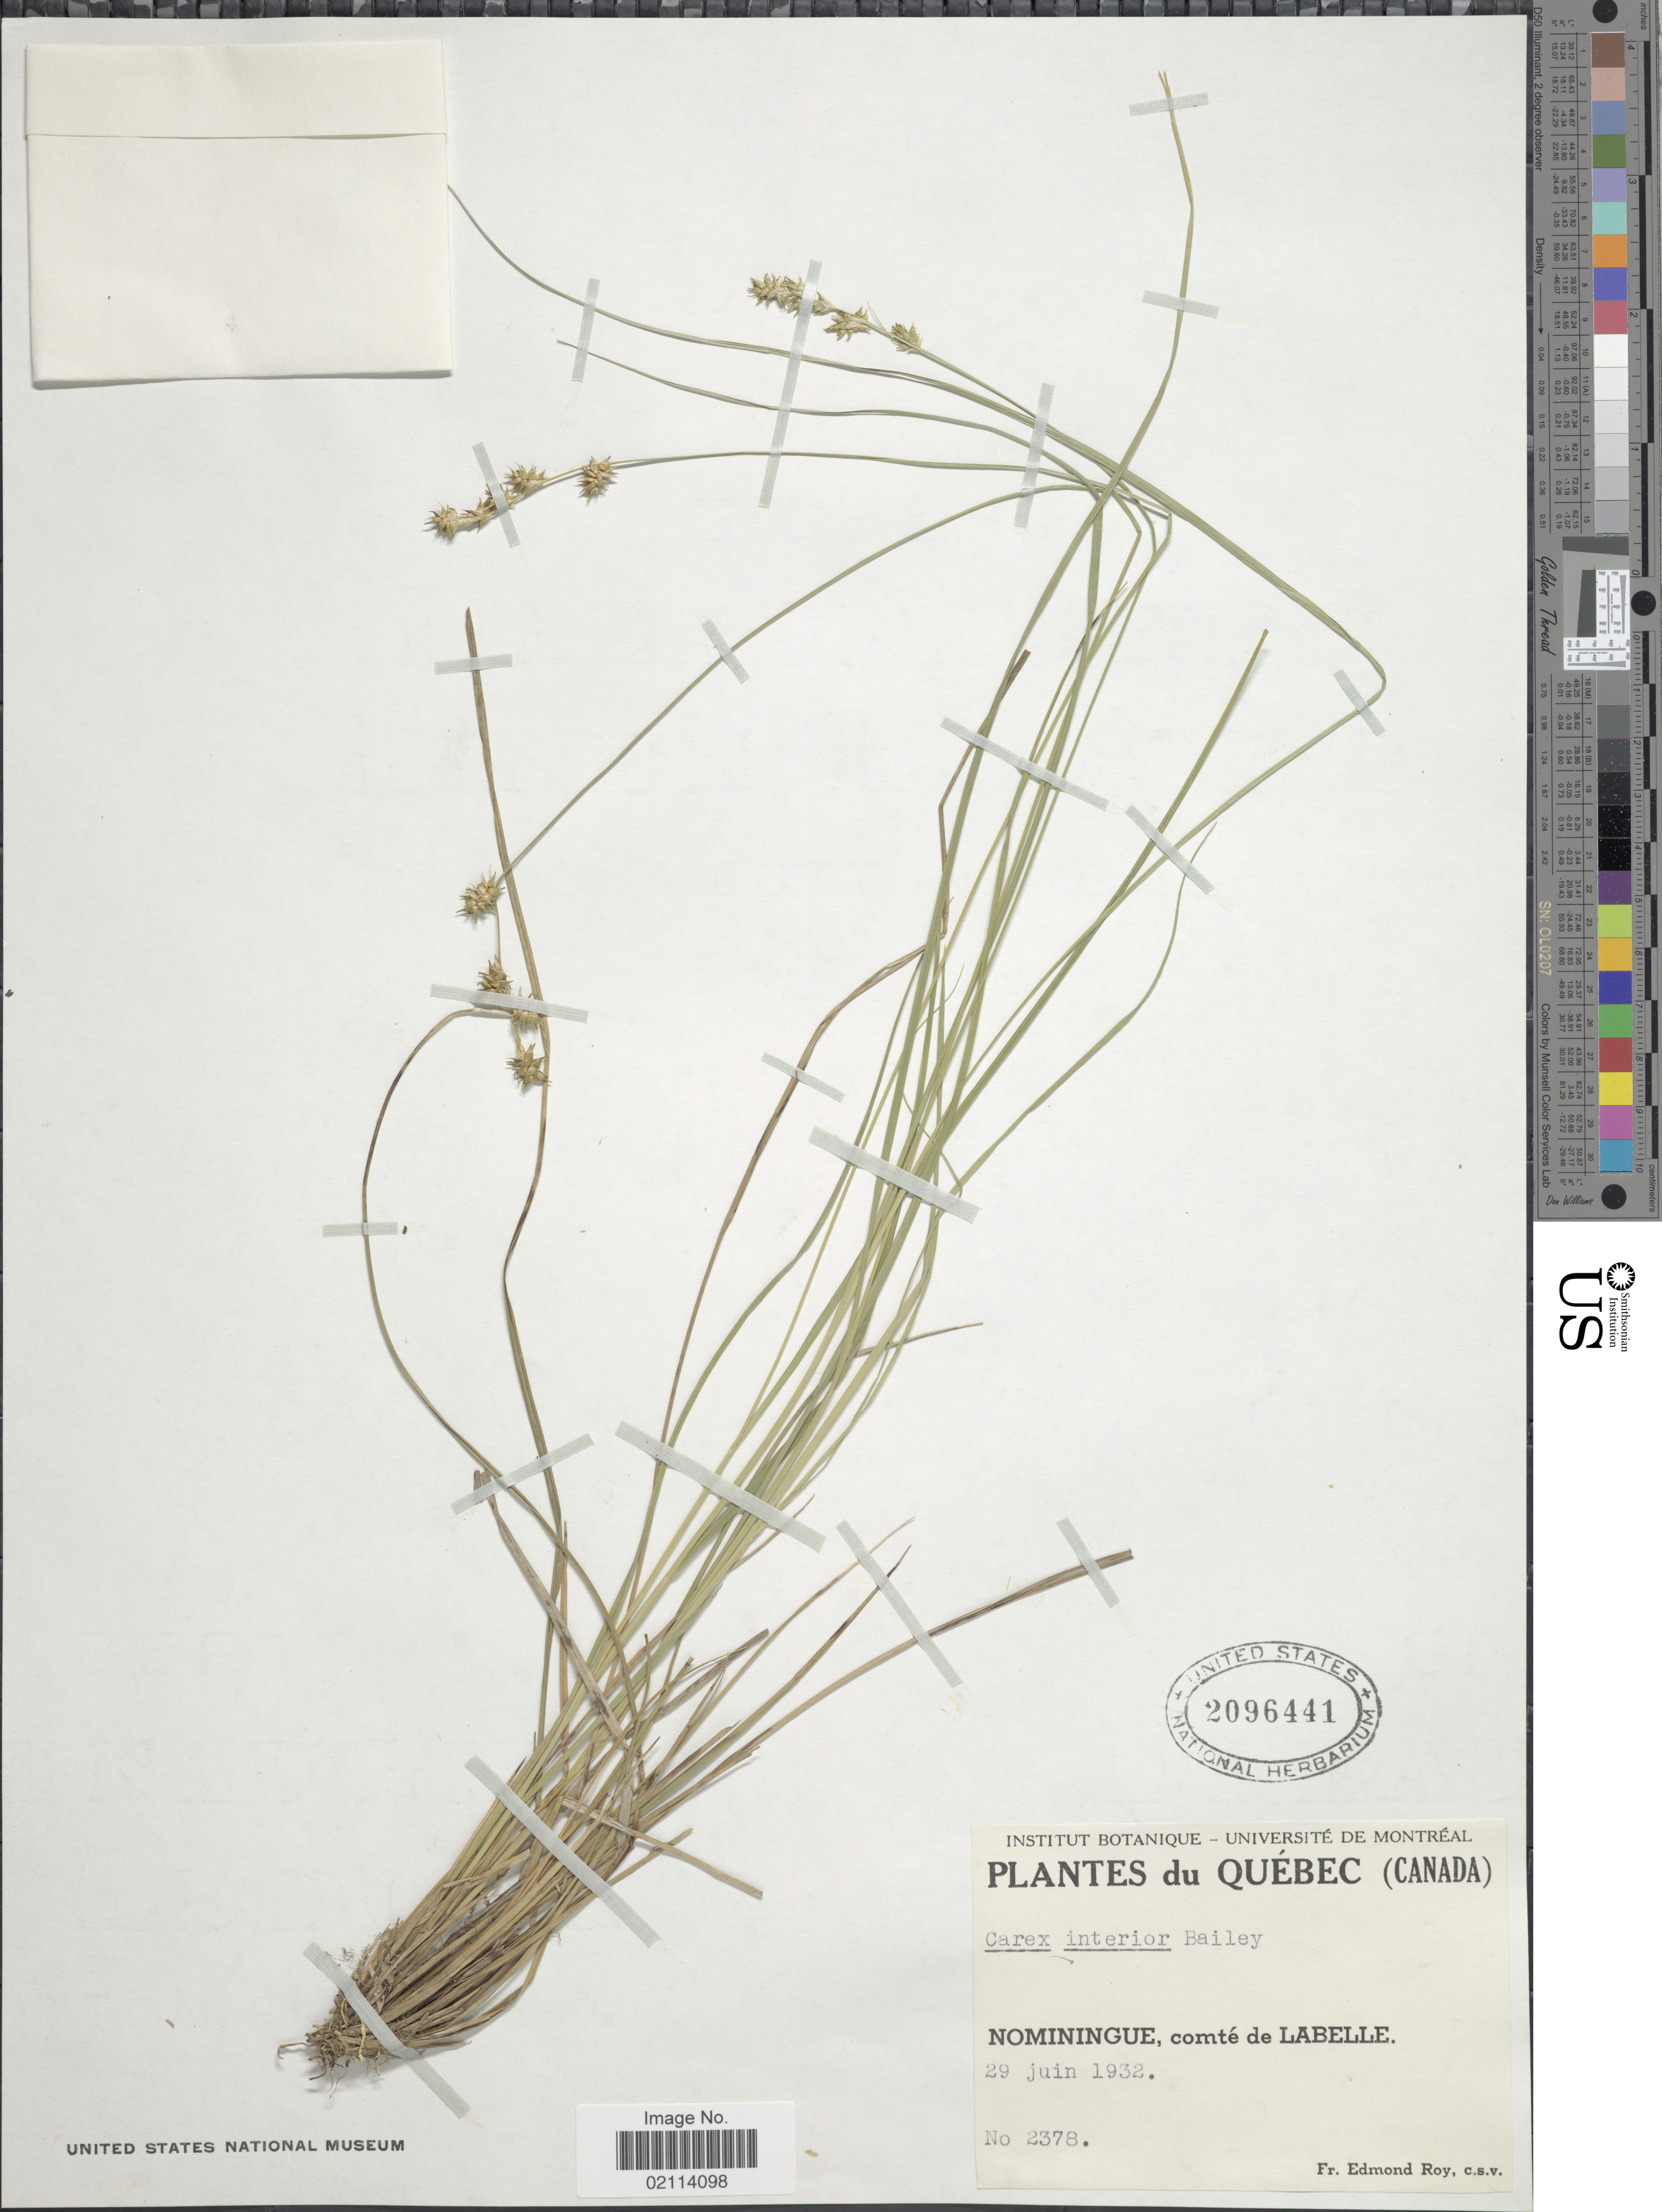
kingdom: Plantae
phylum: Tracheophyta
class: Liliopsida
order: Poales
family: Cyperaceae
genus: Carex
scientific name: Carex interior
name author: L.H. Bailey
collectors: E. Roy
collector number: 2378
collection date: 1932-06-29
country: Canada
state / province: Quebec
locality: Nomingue, comte de Labelle.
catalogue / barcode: US 2096441